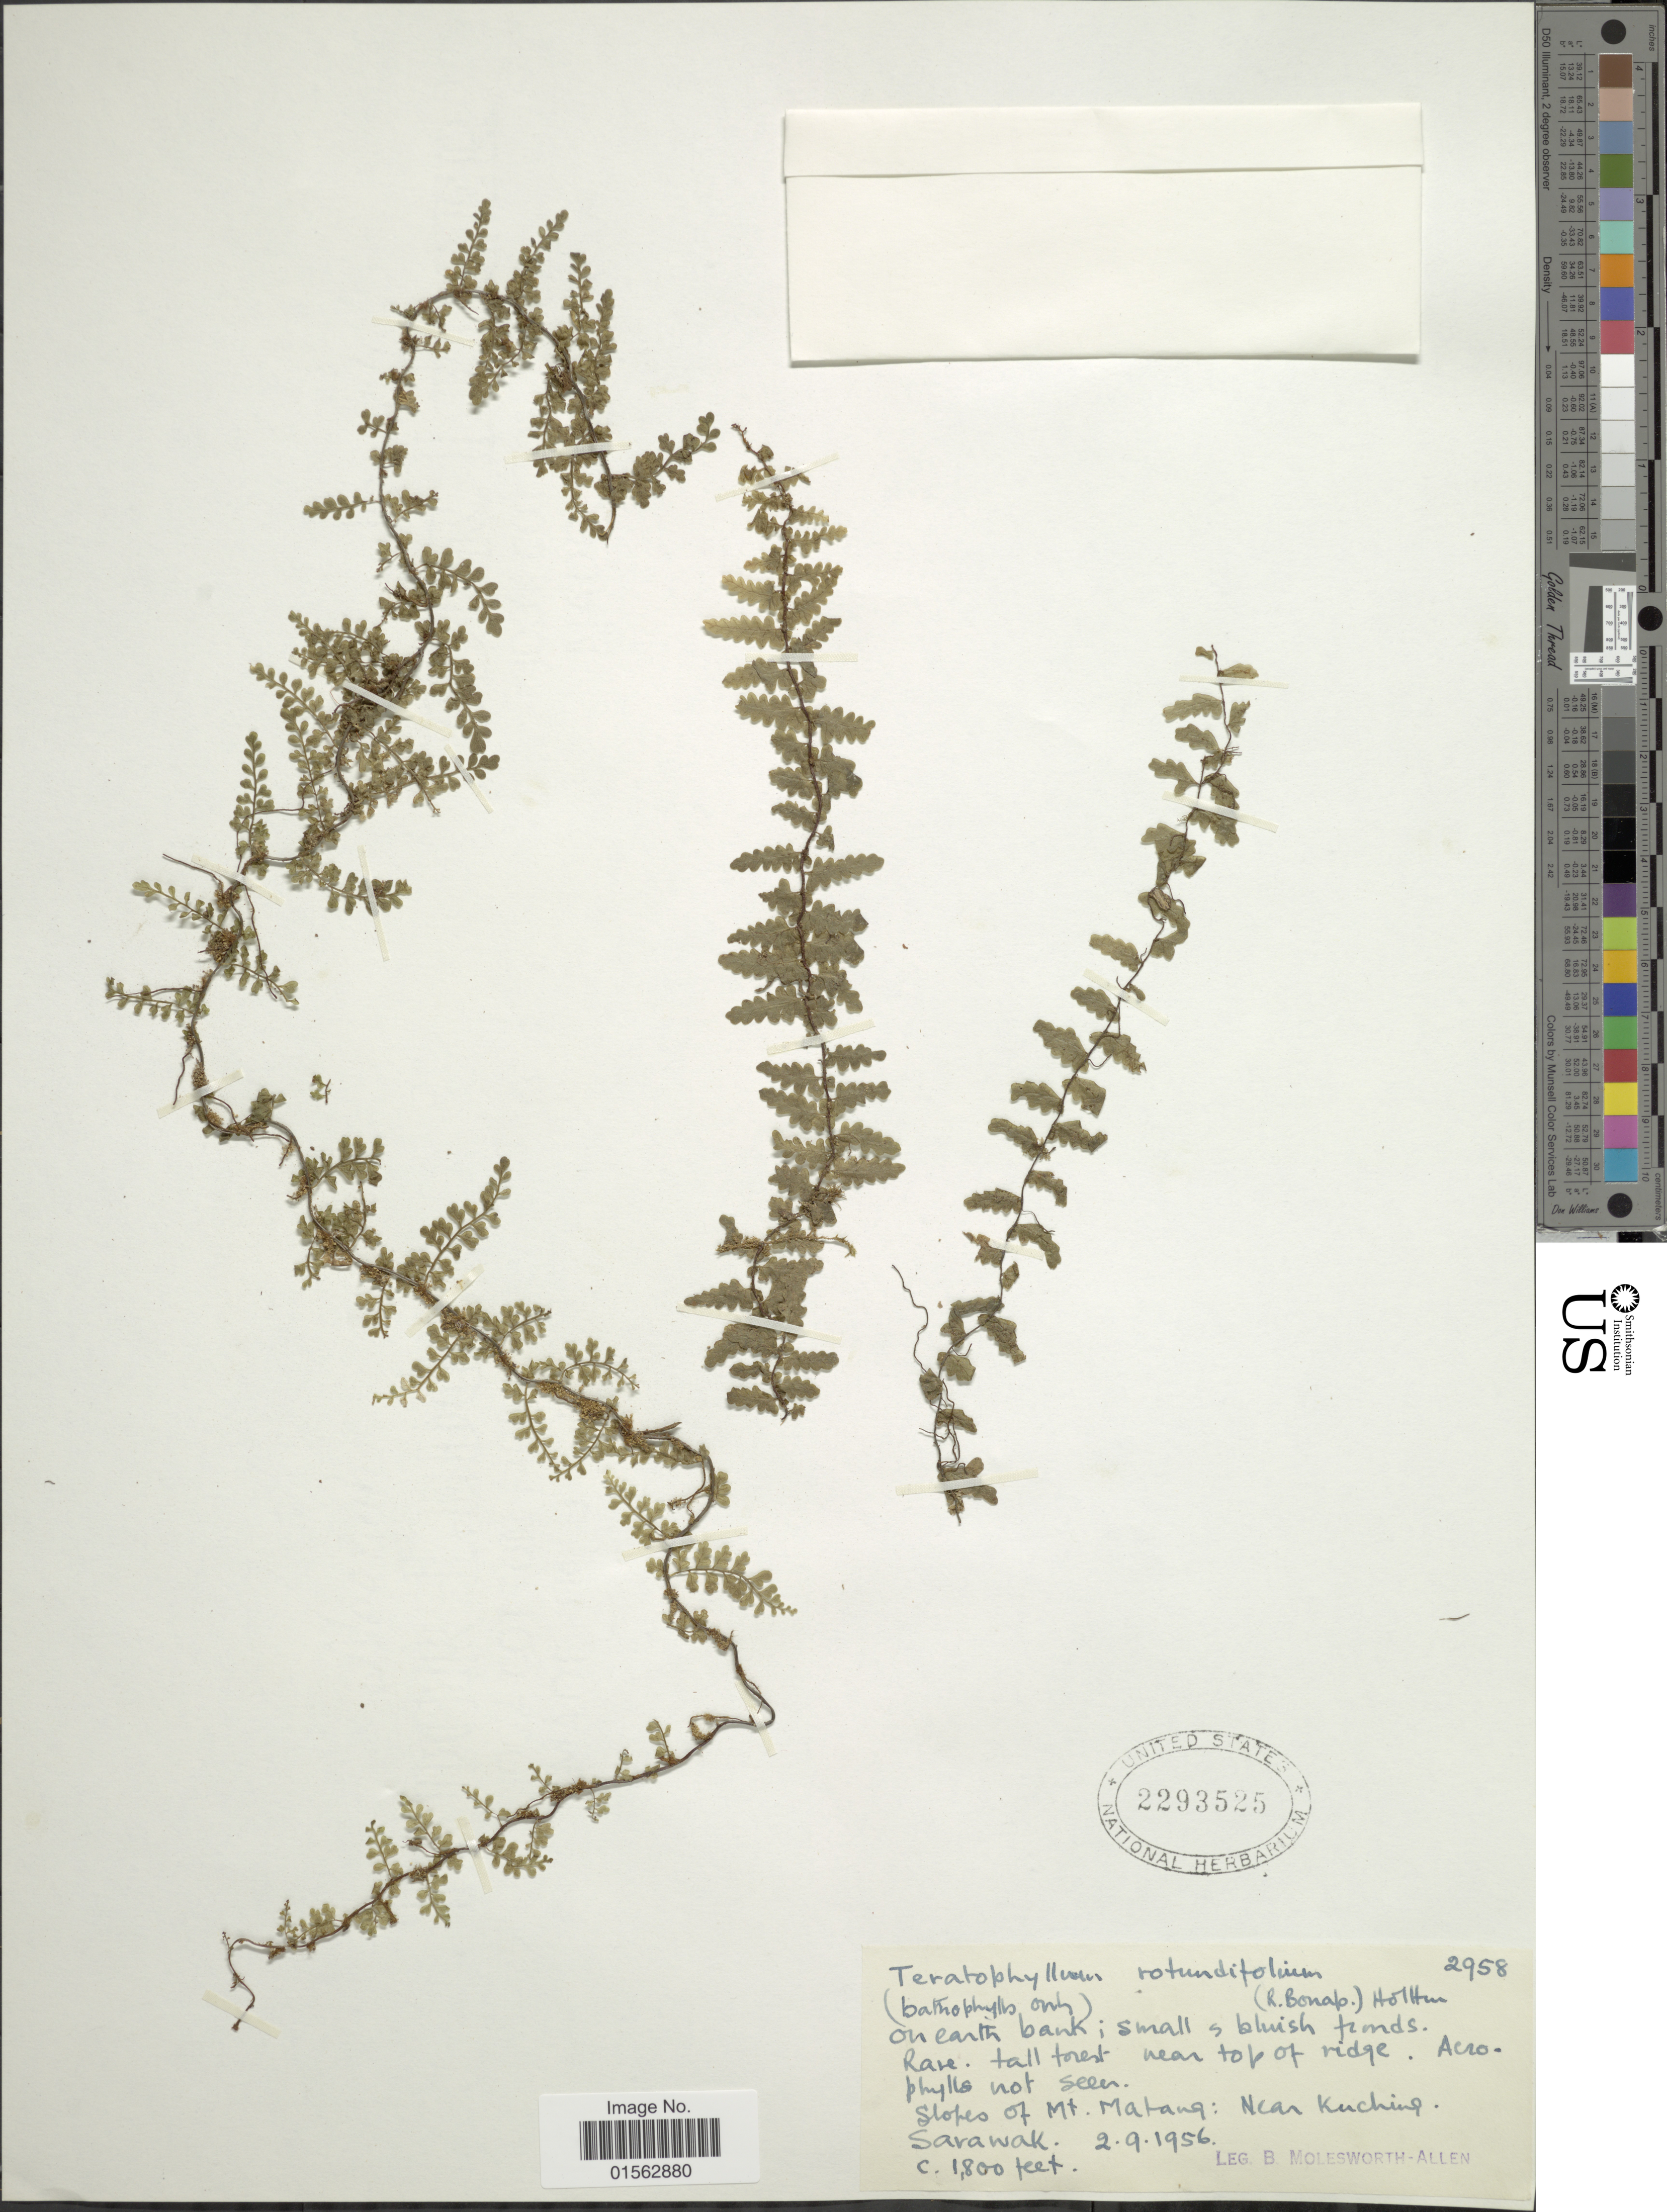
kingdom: Plantae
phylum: Tracheophyta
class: Polypodiopsida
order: Polypodiales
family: Dryopteridaceae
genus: Teratophyllum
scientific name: Teratophyllum rotundifoliatum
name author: (Bonap.) Holttum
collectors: B. E. G. Molesworth-Allen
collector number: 2958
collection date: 1956-09-02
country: Malaysia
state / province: Sarawak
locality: Slope of Mt. Matang; Near Kuching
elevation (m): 549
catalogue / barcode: US 2293525